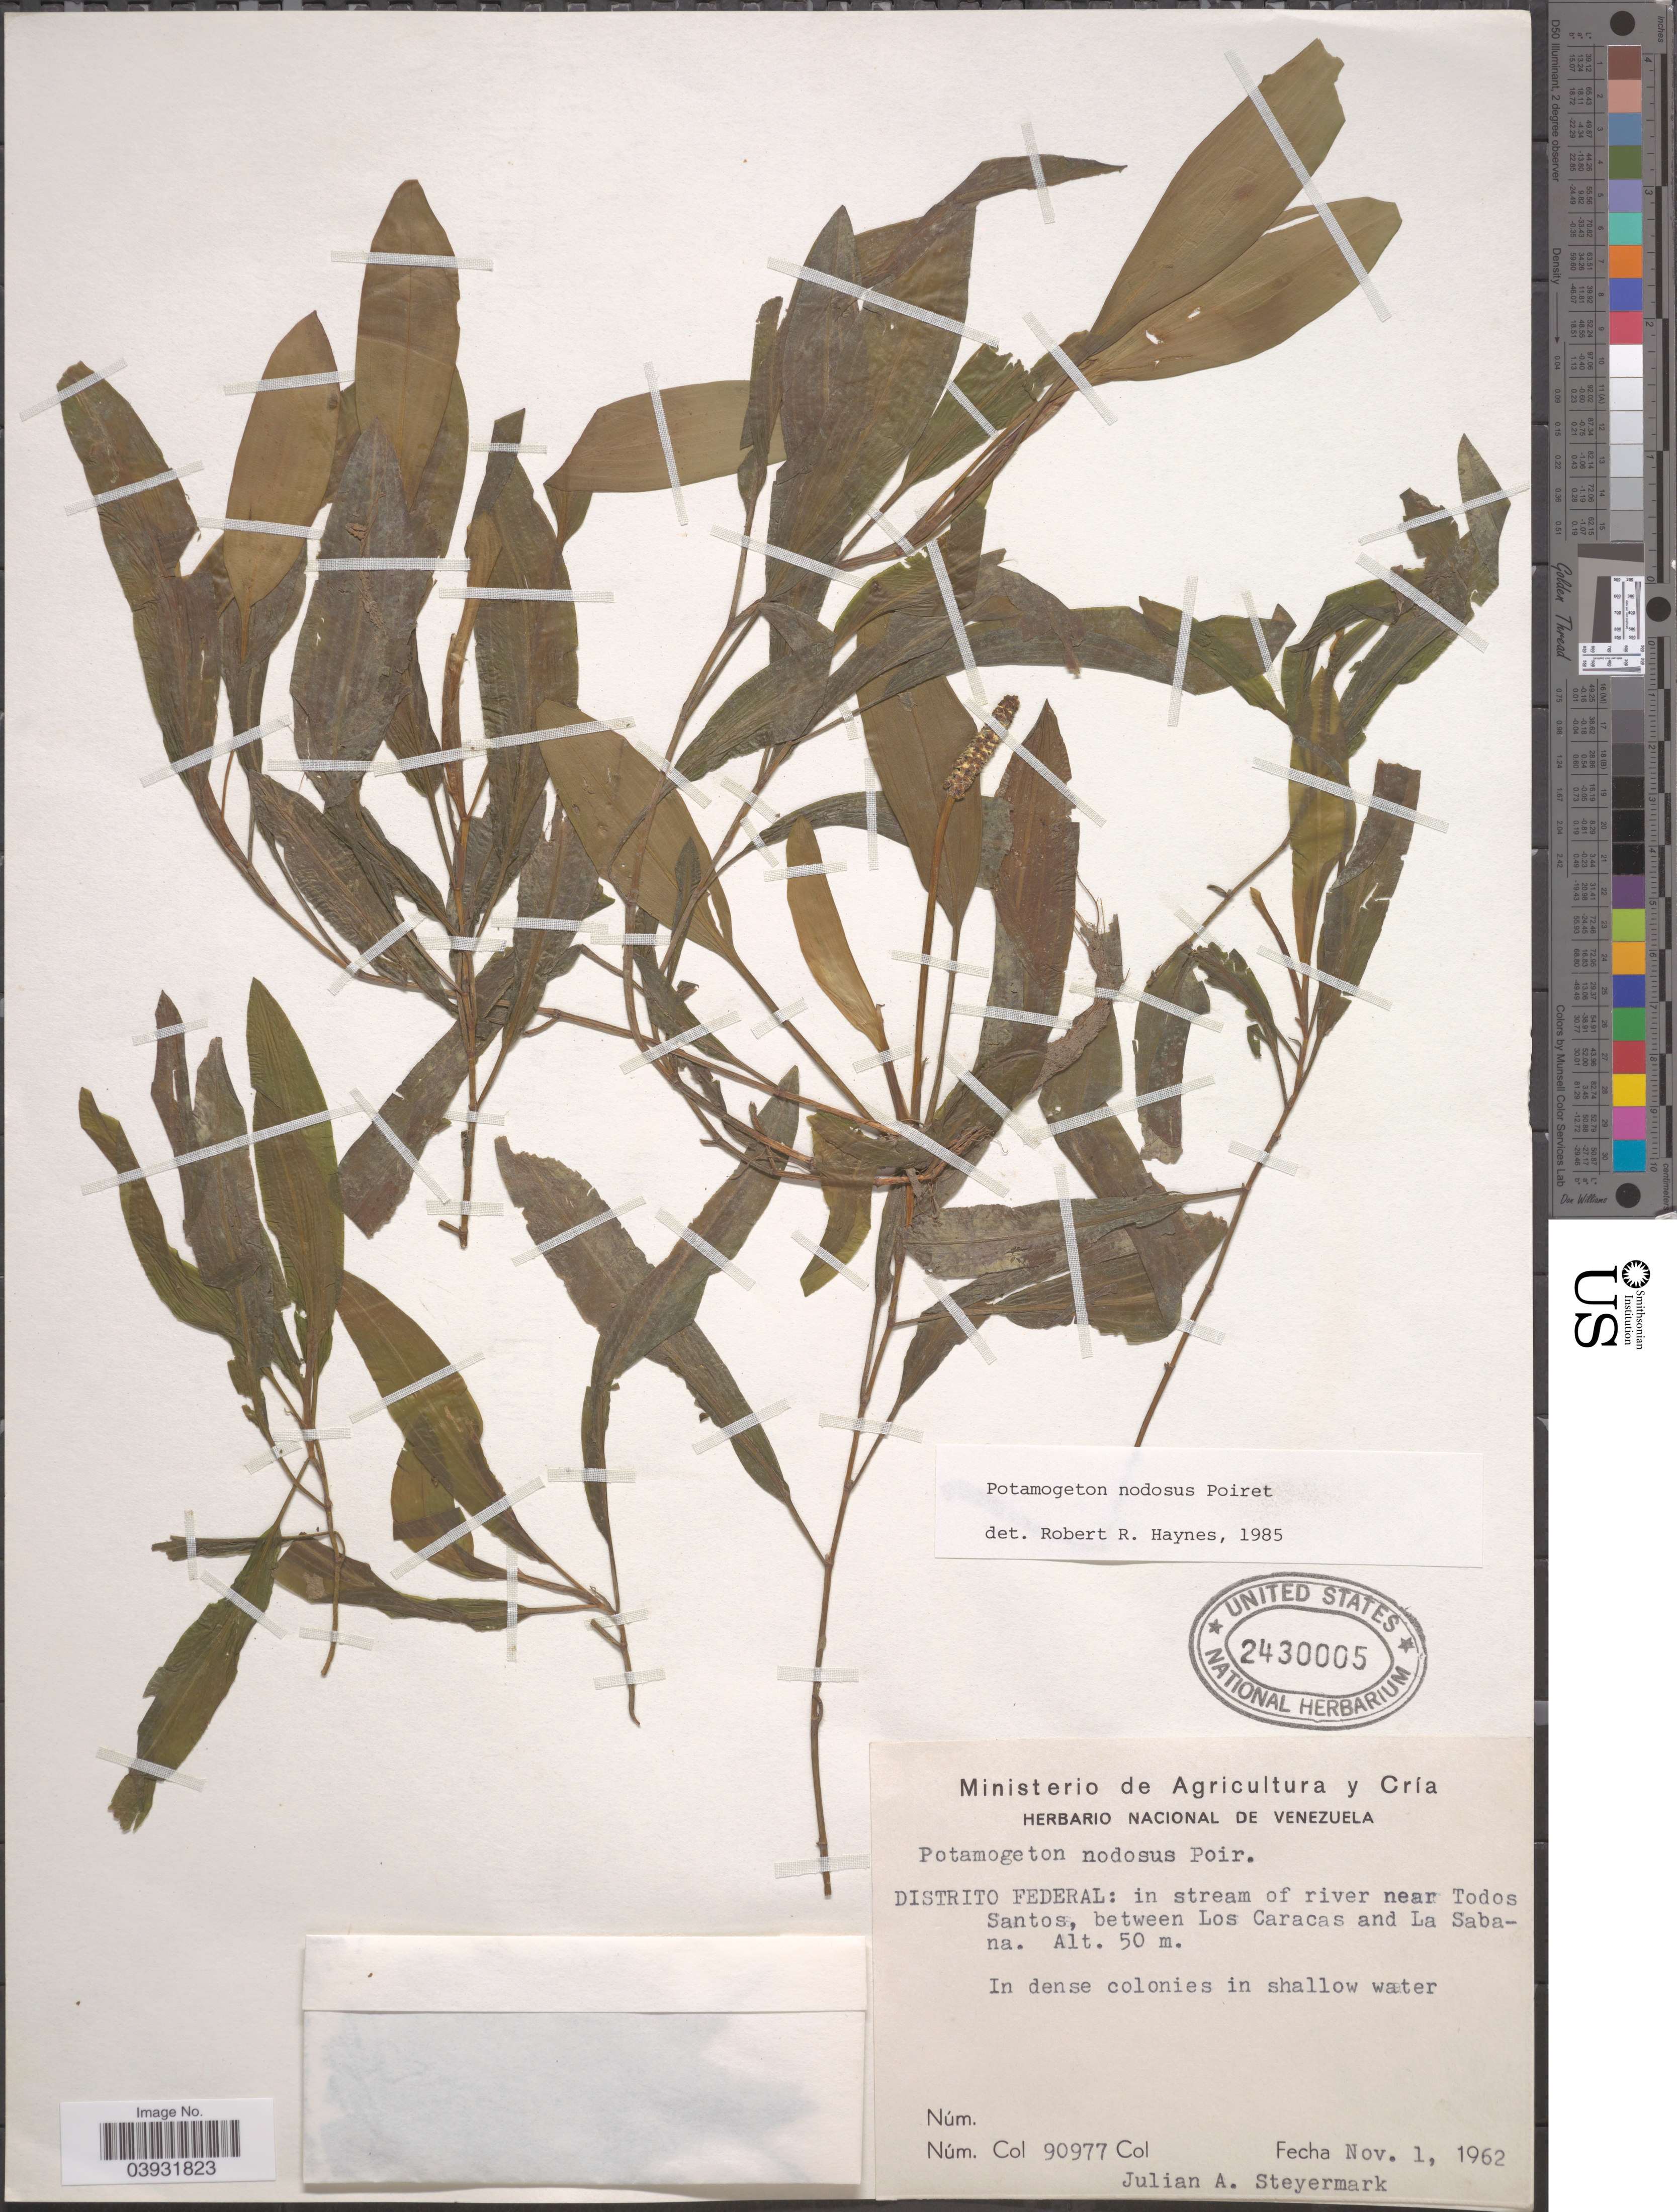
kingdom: Plantae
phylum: Tracheophyta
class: Liliopsida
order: Alismatales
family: Potamogetonaceae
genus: Potamogeton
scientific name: Potamogeton nodosus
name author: Poir.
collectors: J. Steyermark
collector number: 90977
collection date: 1962-11-01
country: Venezuela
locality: Distrito Federal: near Todos Santos, between Los Caracas and La Sabana.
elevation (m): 50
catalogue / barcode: US 2430005